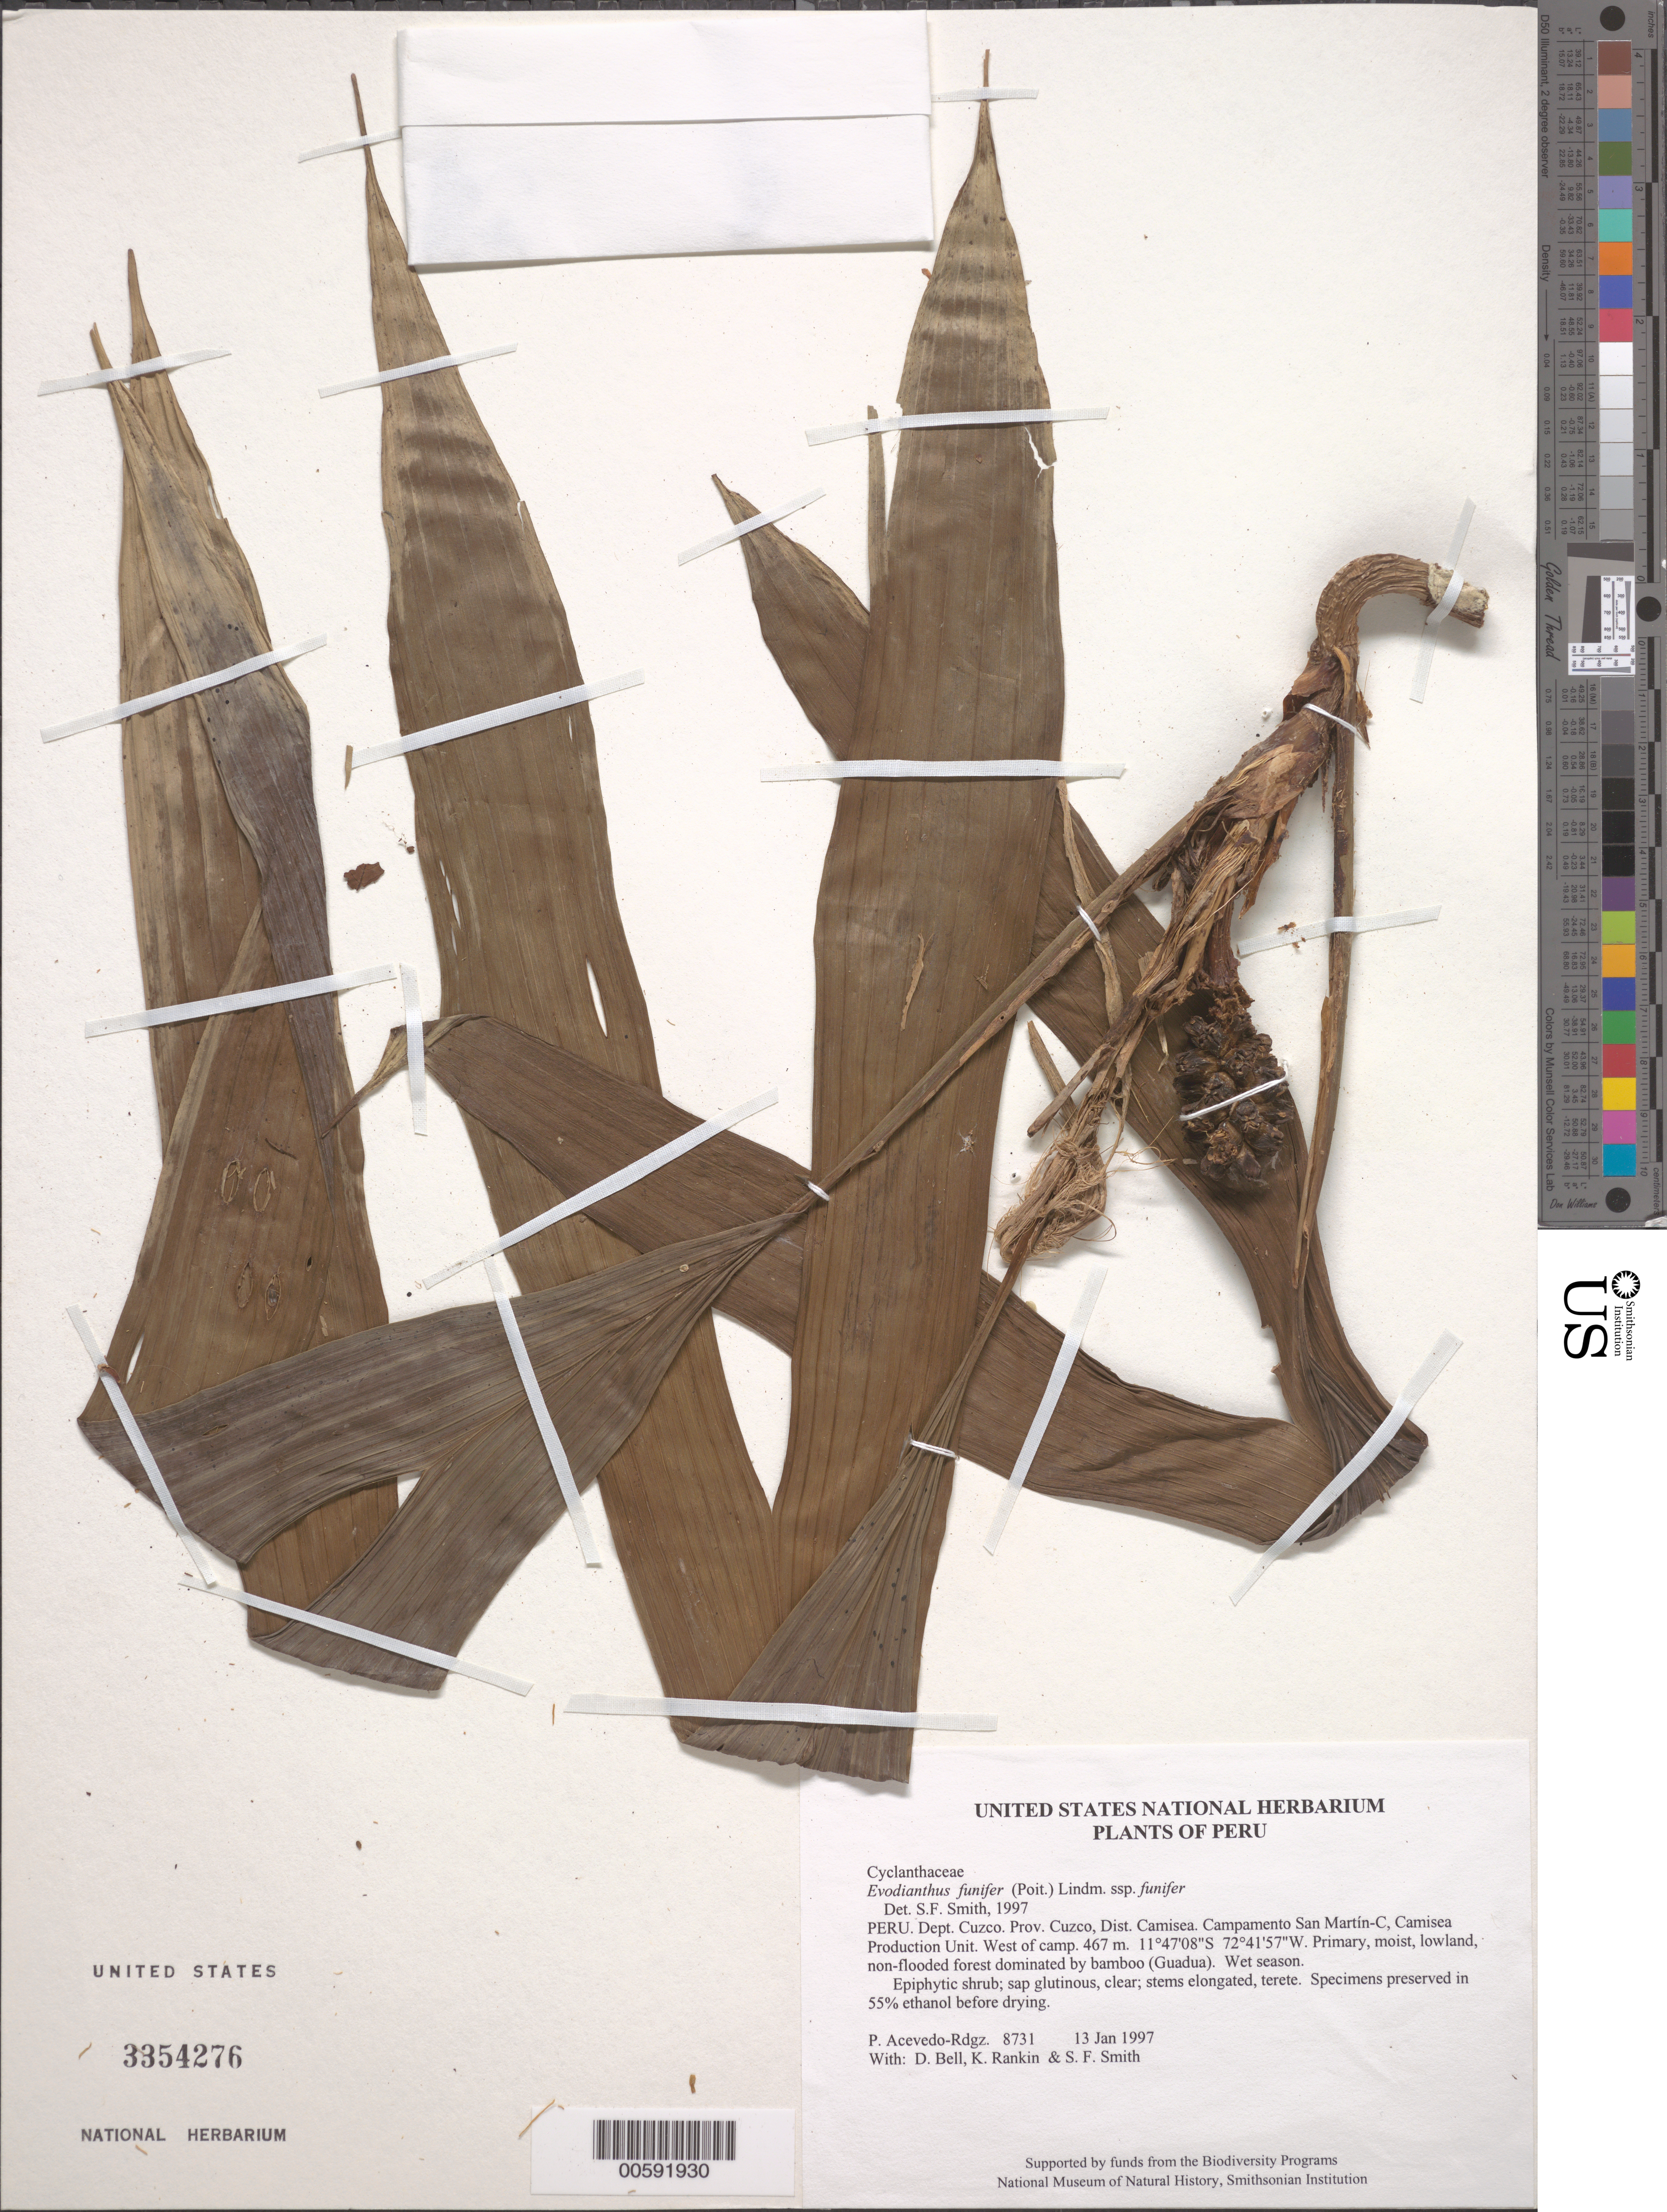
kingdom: Plantae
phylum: Tracheophyta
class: Liliopsida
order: Pandanales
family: Cyclanthaceae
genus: Evodianthus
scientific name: Evodianthus funifer subsp. funifer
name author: (Poit.) Lindm.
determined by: Smith, Stephen F., (US), NMNH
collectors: P. Acevedo-Rodr., D. A. Bell, K. B. Rankin & S.F. Smith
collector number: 8731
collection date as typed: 13 Jan 1997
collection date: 1997-01-13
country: Peru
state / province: Cusco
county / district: Cusco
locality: Districto Camisea, Campamento San Martín-C, Camisea Production Unit. West of camp.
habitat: Primary, moist, lowland, non-flooded forest dominated by bamboo (Guadua). Wet season.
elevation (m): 467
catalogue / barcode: US 3354276